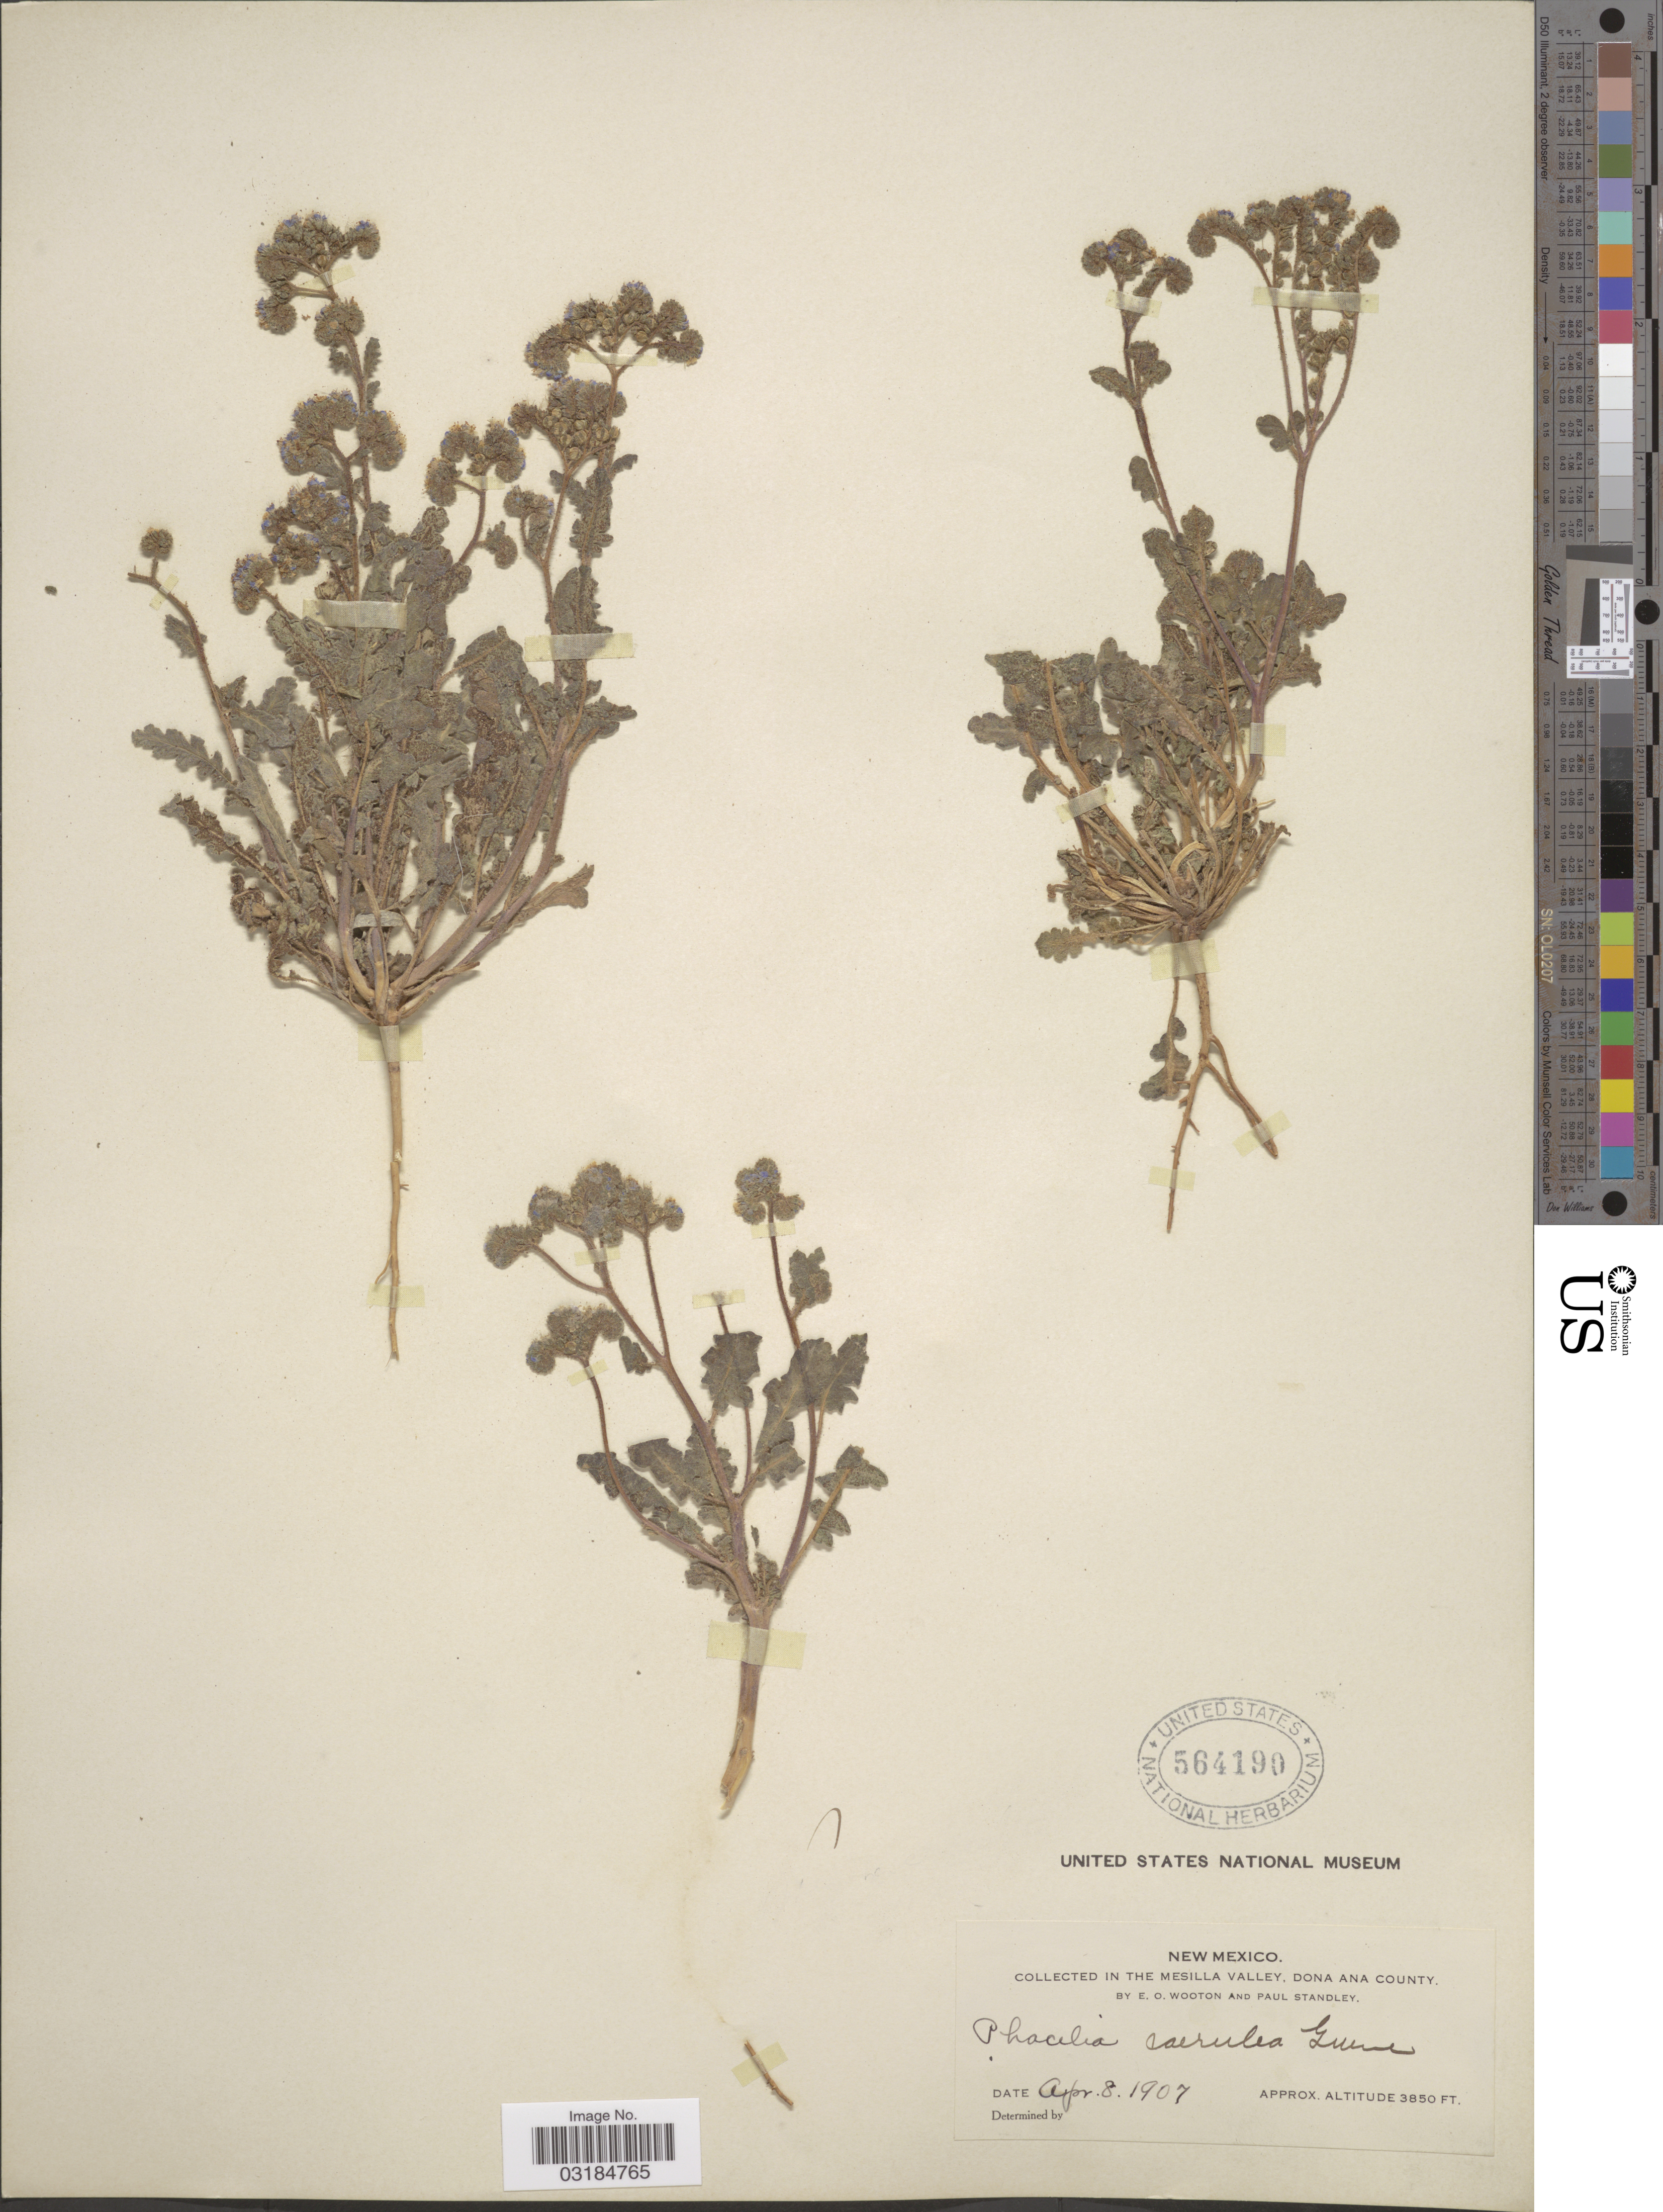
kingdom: Plantae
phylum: Tracheophyta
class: Magnoliopsida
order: Boraginales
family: Hydrophyllaceae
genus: Phacelia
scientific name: Phacelia caerulea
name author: Greene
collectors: E. O. Wooton & P. C. Standley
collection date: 1907-04-08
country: United States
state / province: New Mexico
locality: In The Mesilla Valley, Dona Ana County.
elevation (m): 1173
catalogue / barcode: US 564190